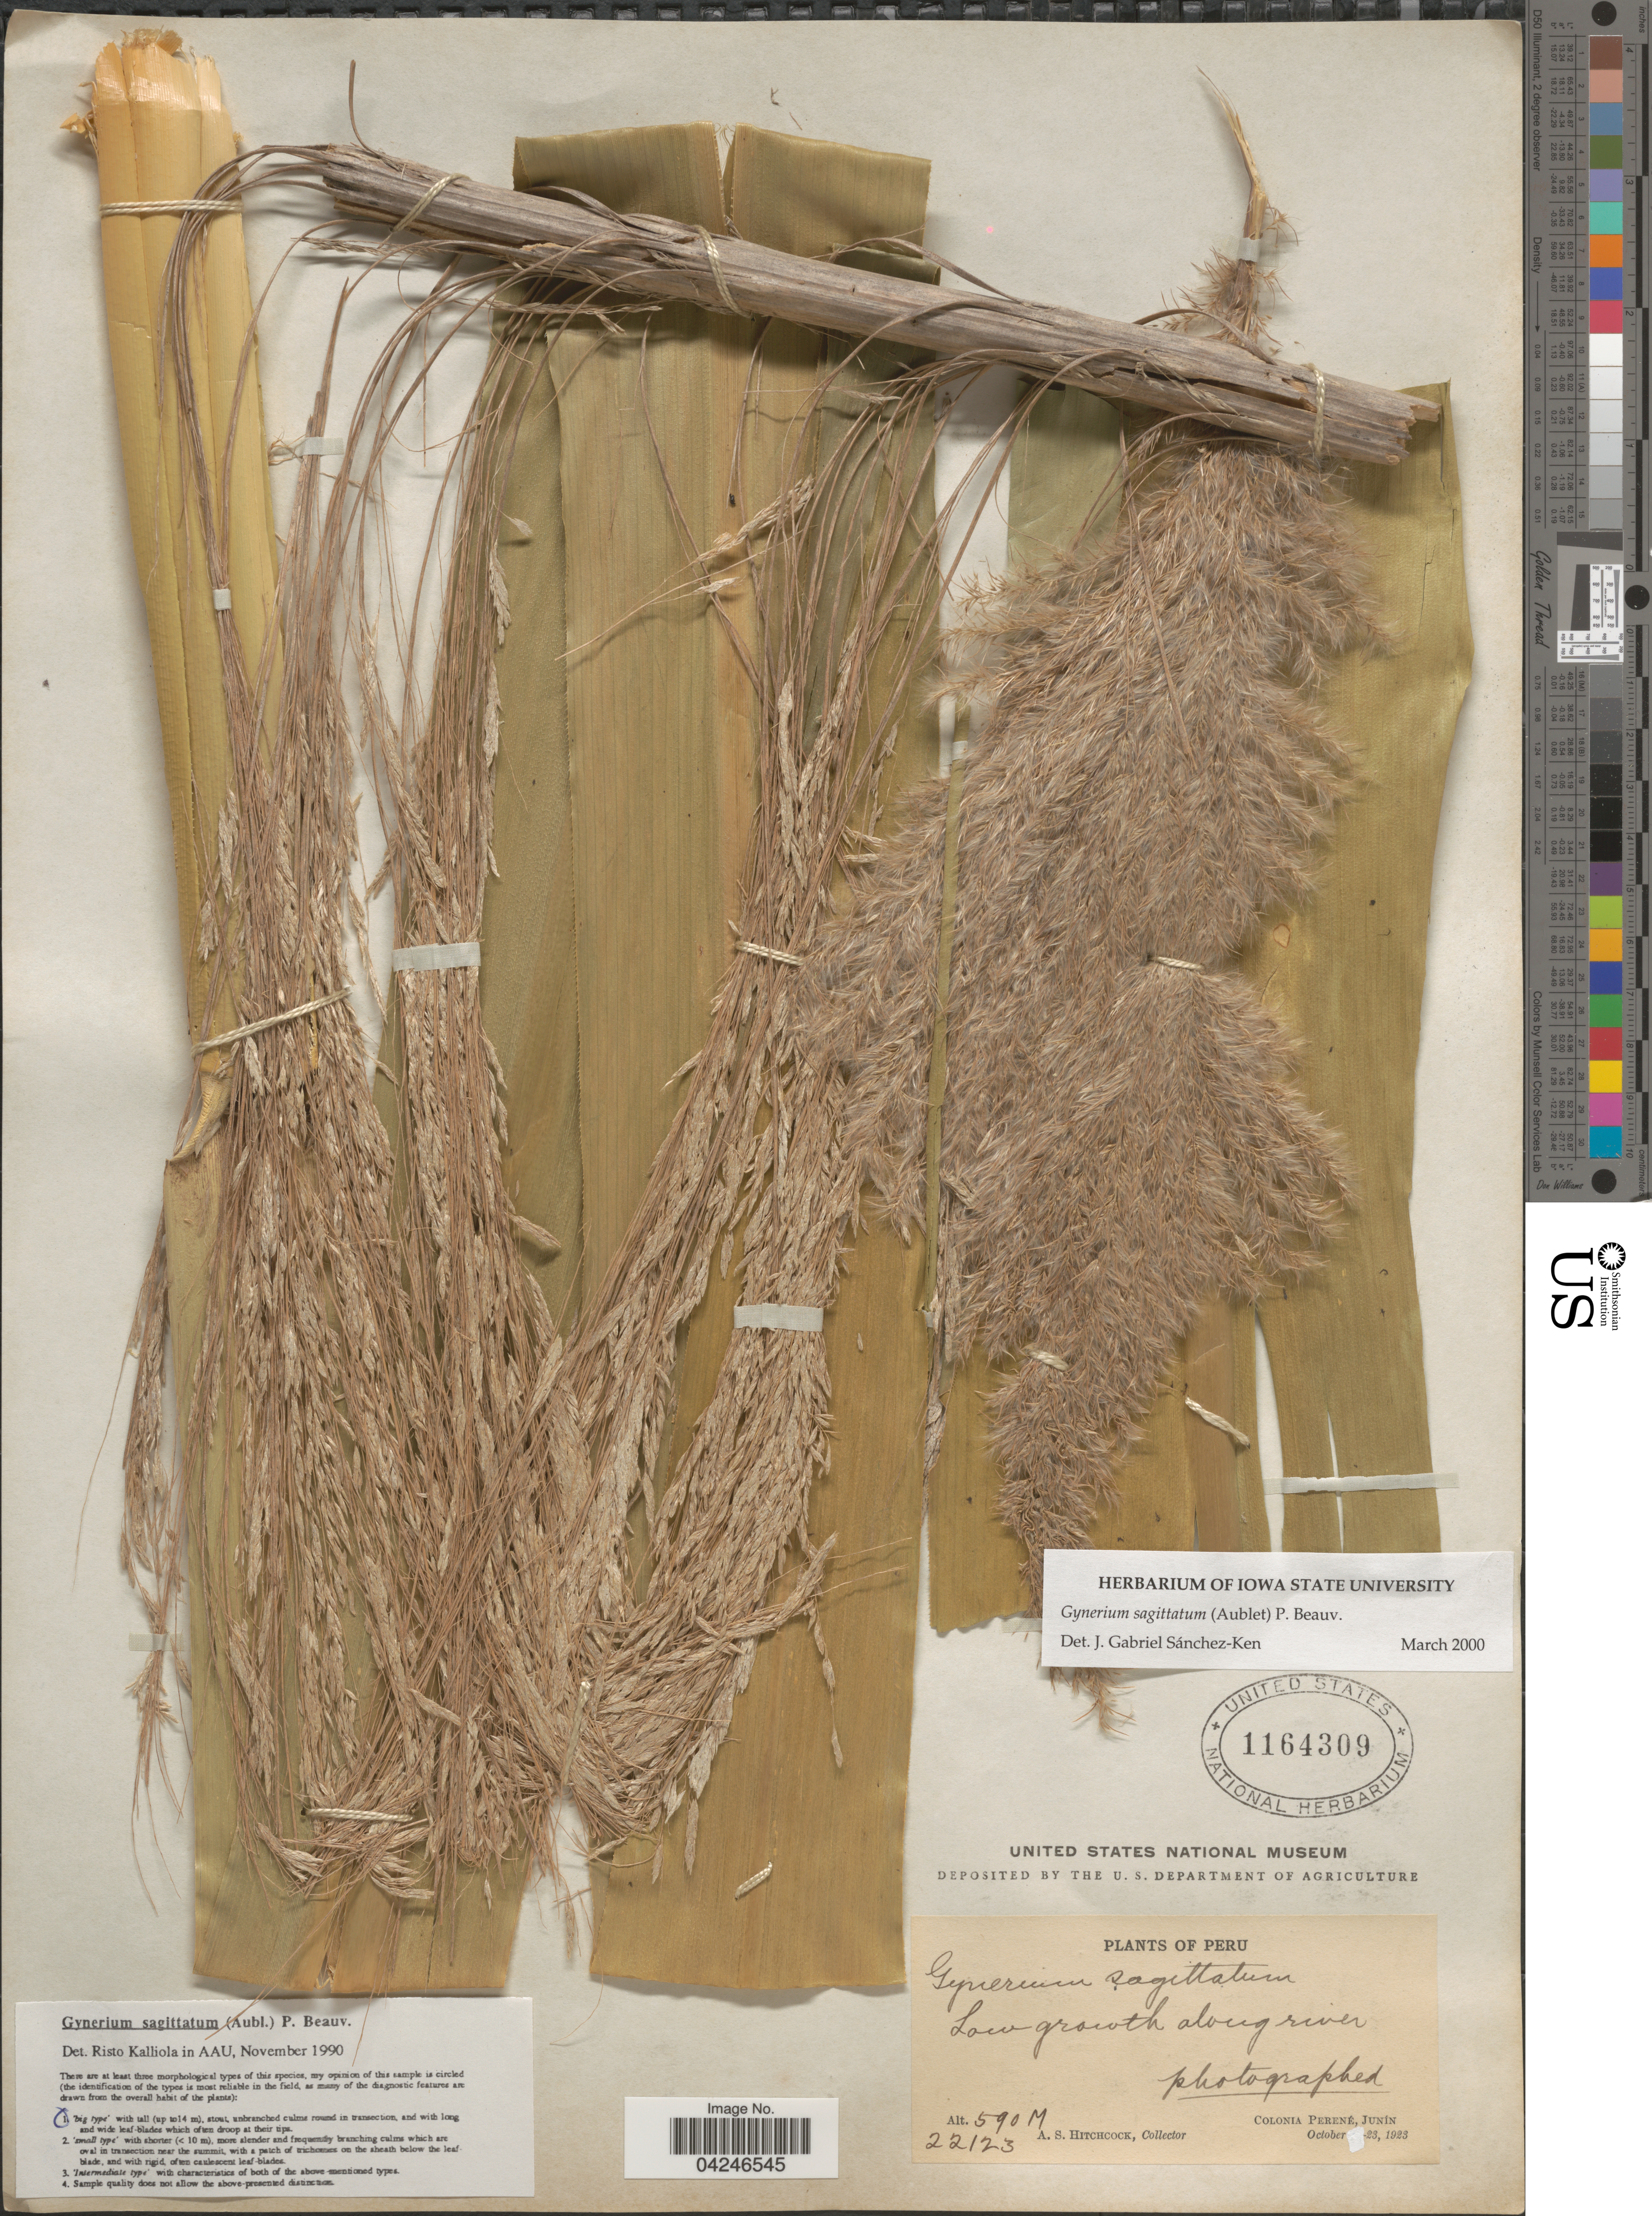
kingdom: Plantae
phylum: Tracheophyta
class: Liliopsida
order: Poales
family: Poaceae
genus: Gynerium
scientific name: Gynerium sagittatum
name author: (Aubl.) P. Beauv.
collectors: A. S. Hitchcock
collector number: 22123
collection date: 1923-10-23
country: Peru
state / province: Junín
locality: Colonia Perené.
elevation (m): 590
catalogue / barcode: US 1164309